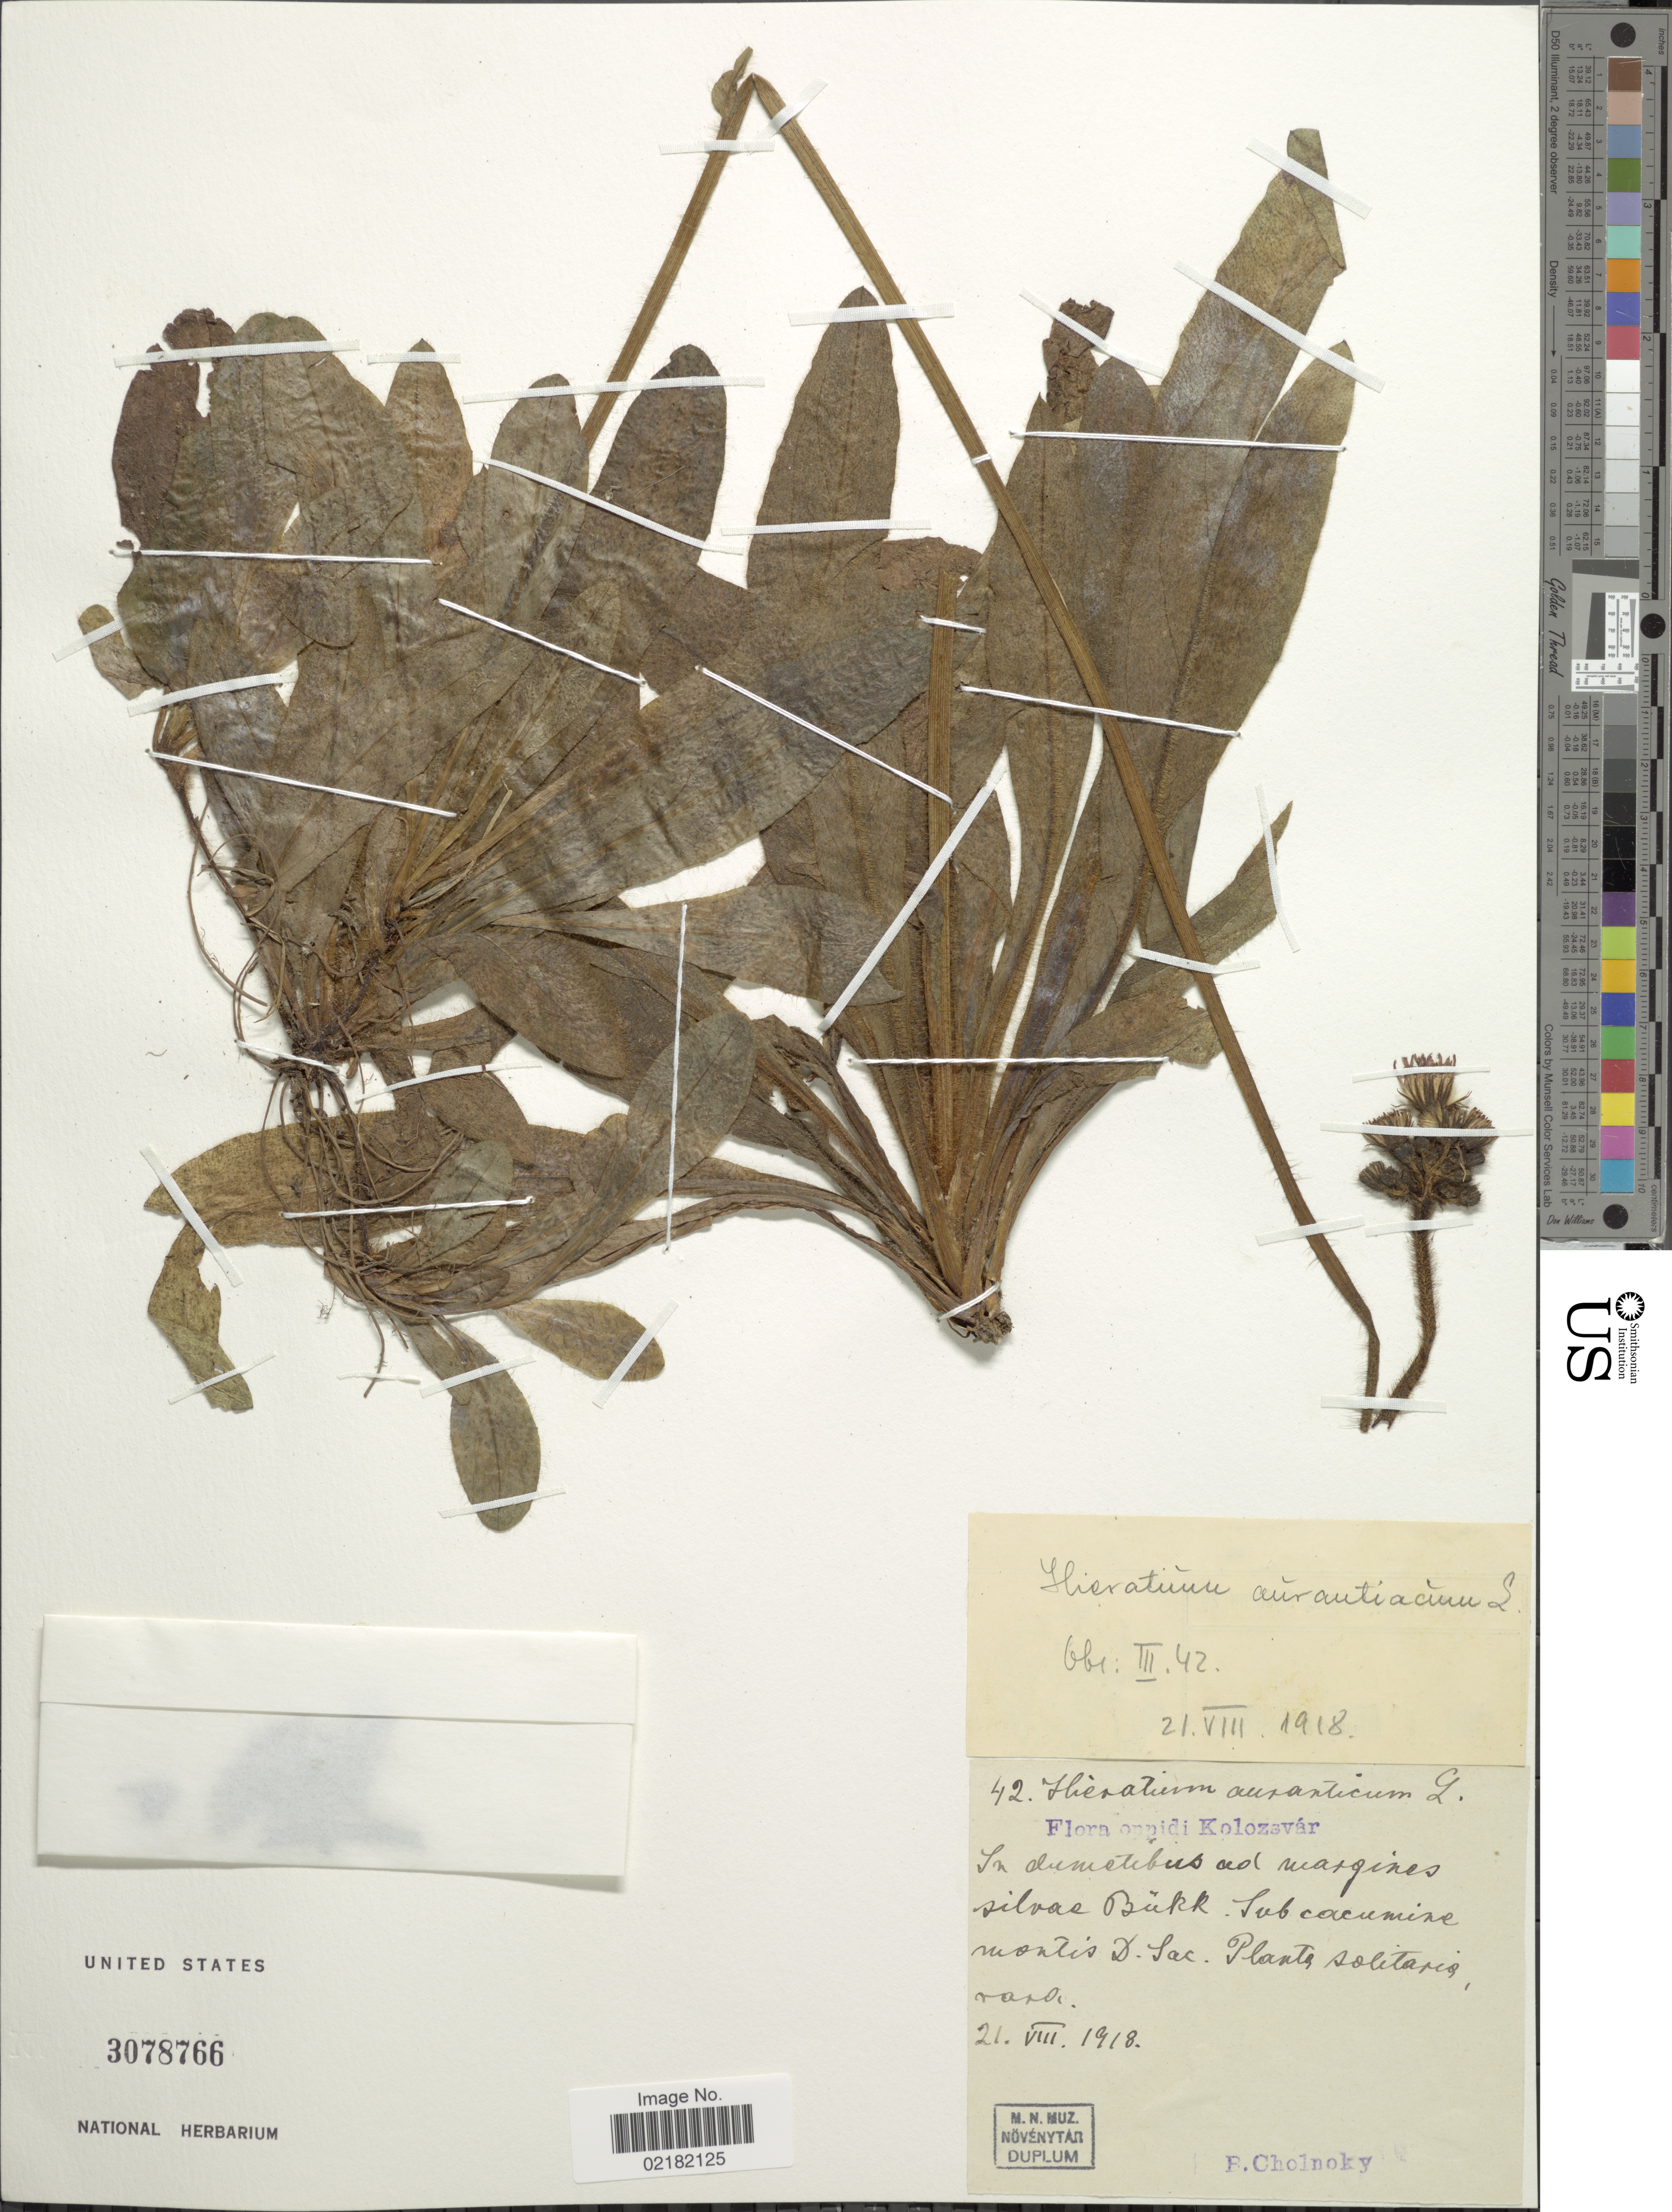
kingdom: Plantae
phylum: Tracheophyta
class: Magnoliopsida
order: Asterales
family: Asteraceae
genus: Pilosella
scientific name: Pilosella aurantiaca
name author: (L.) F.W. Schultz & Sch. Bip.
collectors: B. Cholnoky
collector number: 42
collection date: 1918-08-21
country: Romania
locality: Oppidi Kolozsvar, in dumstibus ad margines silvas Bukk. sub cacumine montis D. Sac. [interpreted]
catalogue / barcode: US 3078766